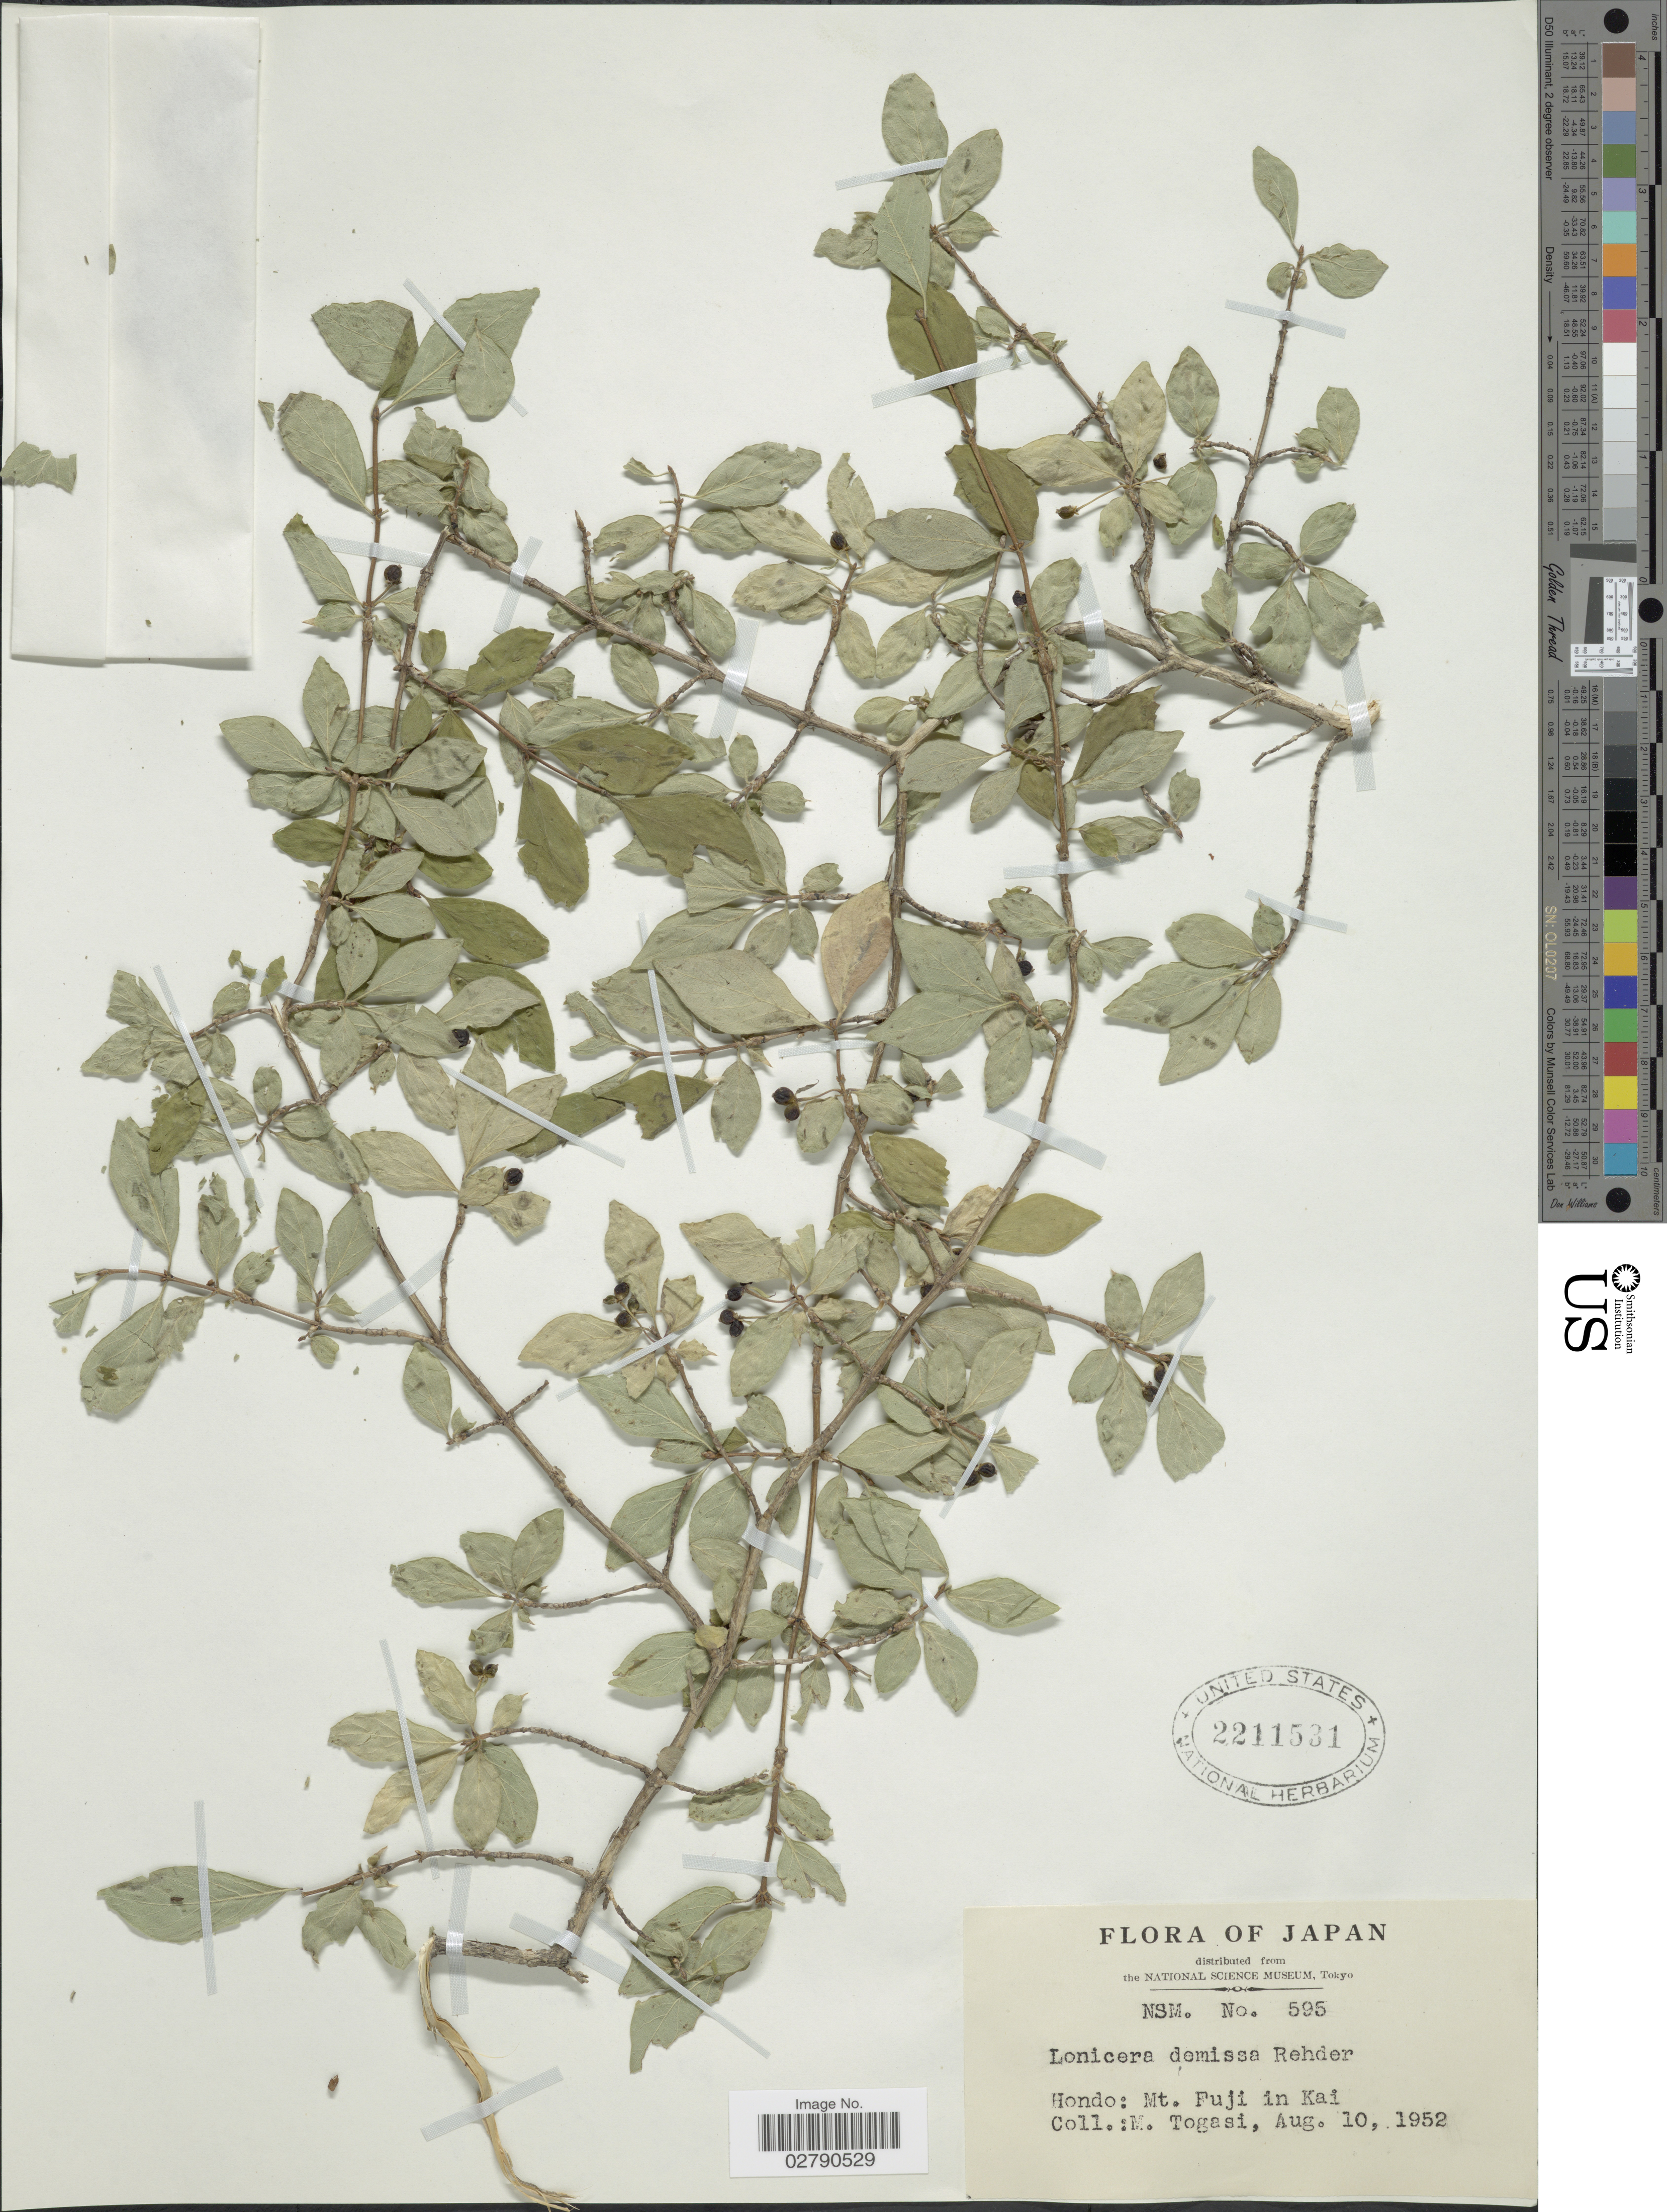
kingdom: Plantae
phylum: Tracheophyta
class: Magnoliopsida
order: Dipsacales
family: Caprifoliaceae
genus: Lonicera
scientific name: Lonicera demissa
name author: Rehder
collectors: M. Togasi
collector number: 595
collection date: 1952-08-10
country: Japan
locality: Hondo: Mt. Fuji in Kai.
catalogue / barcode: US 2211531